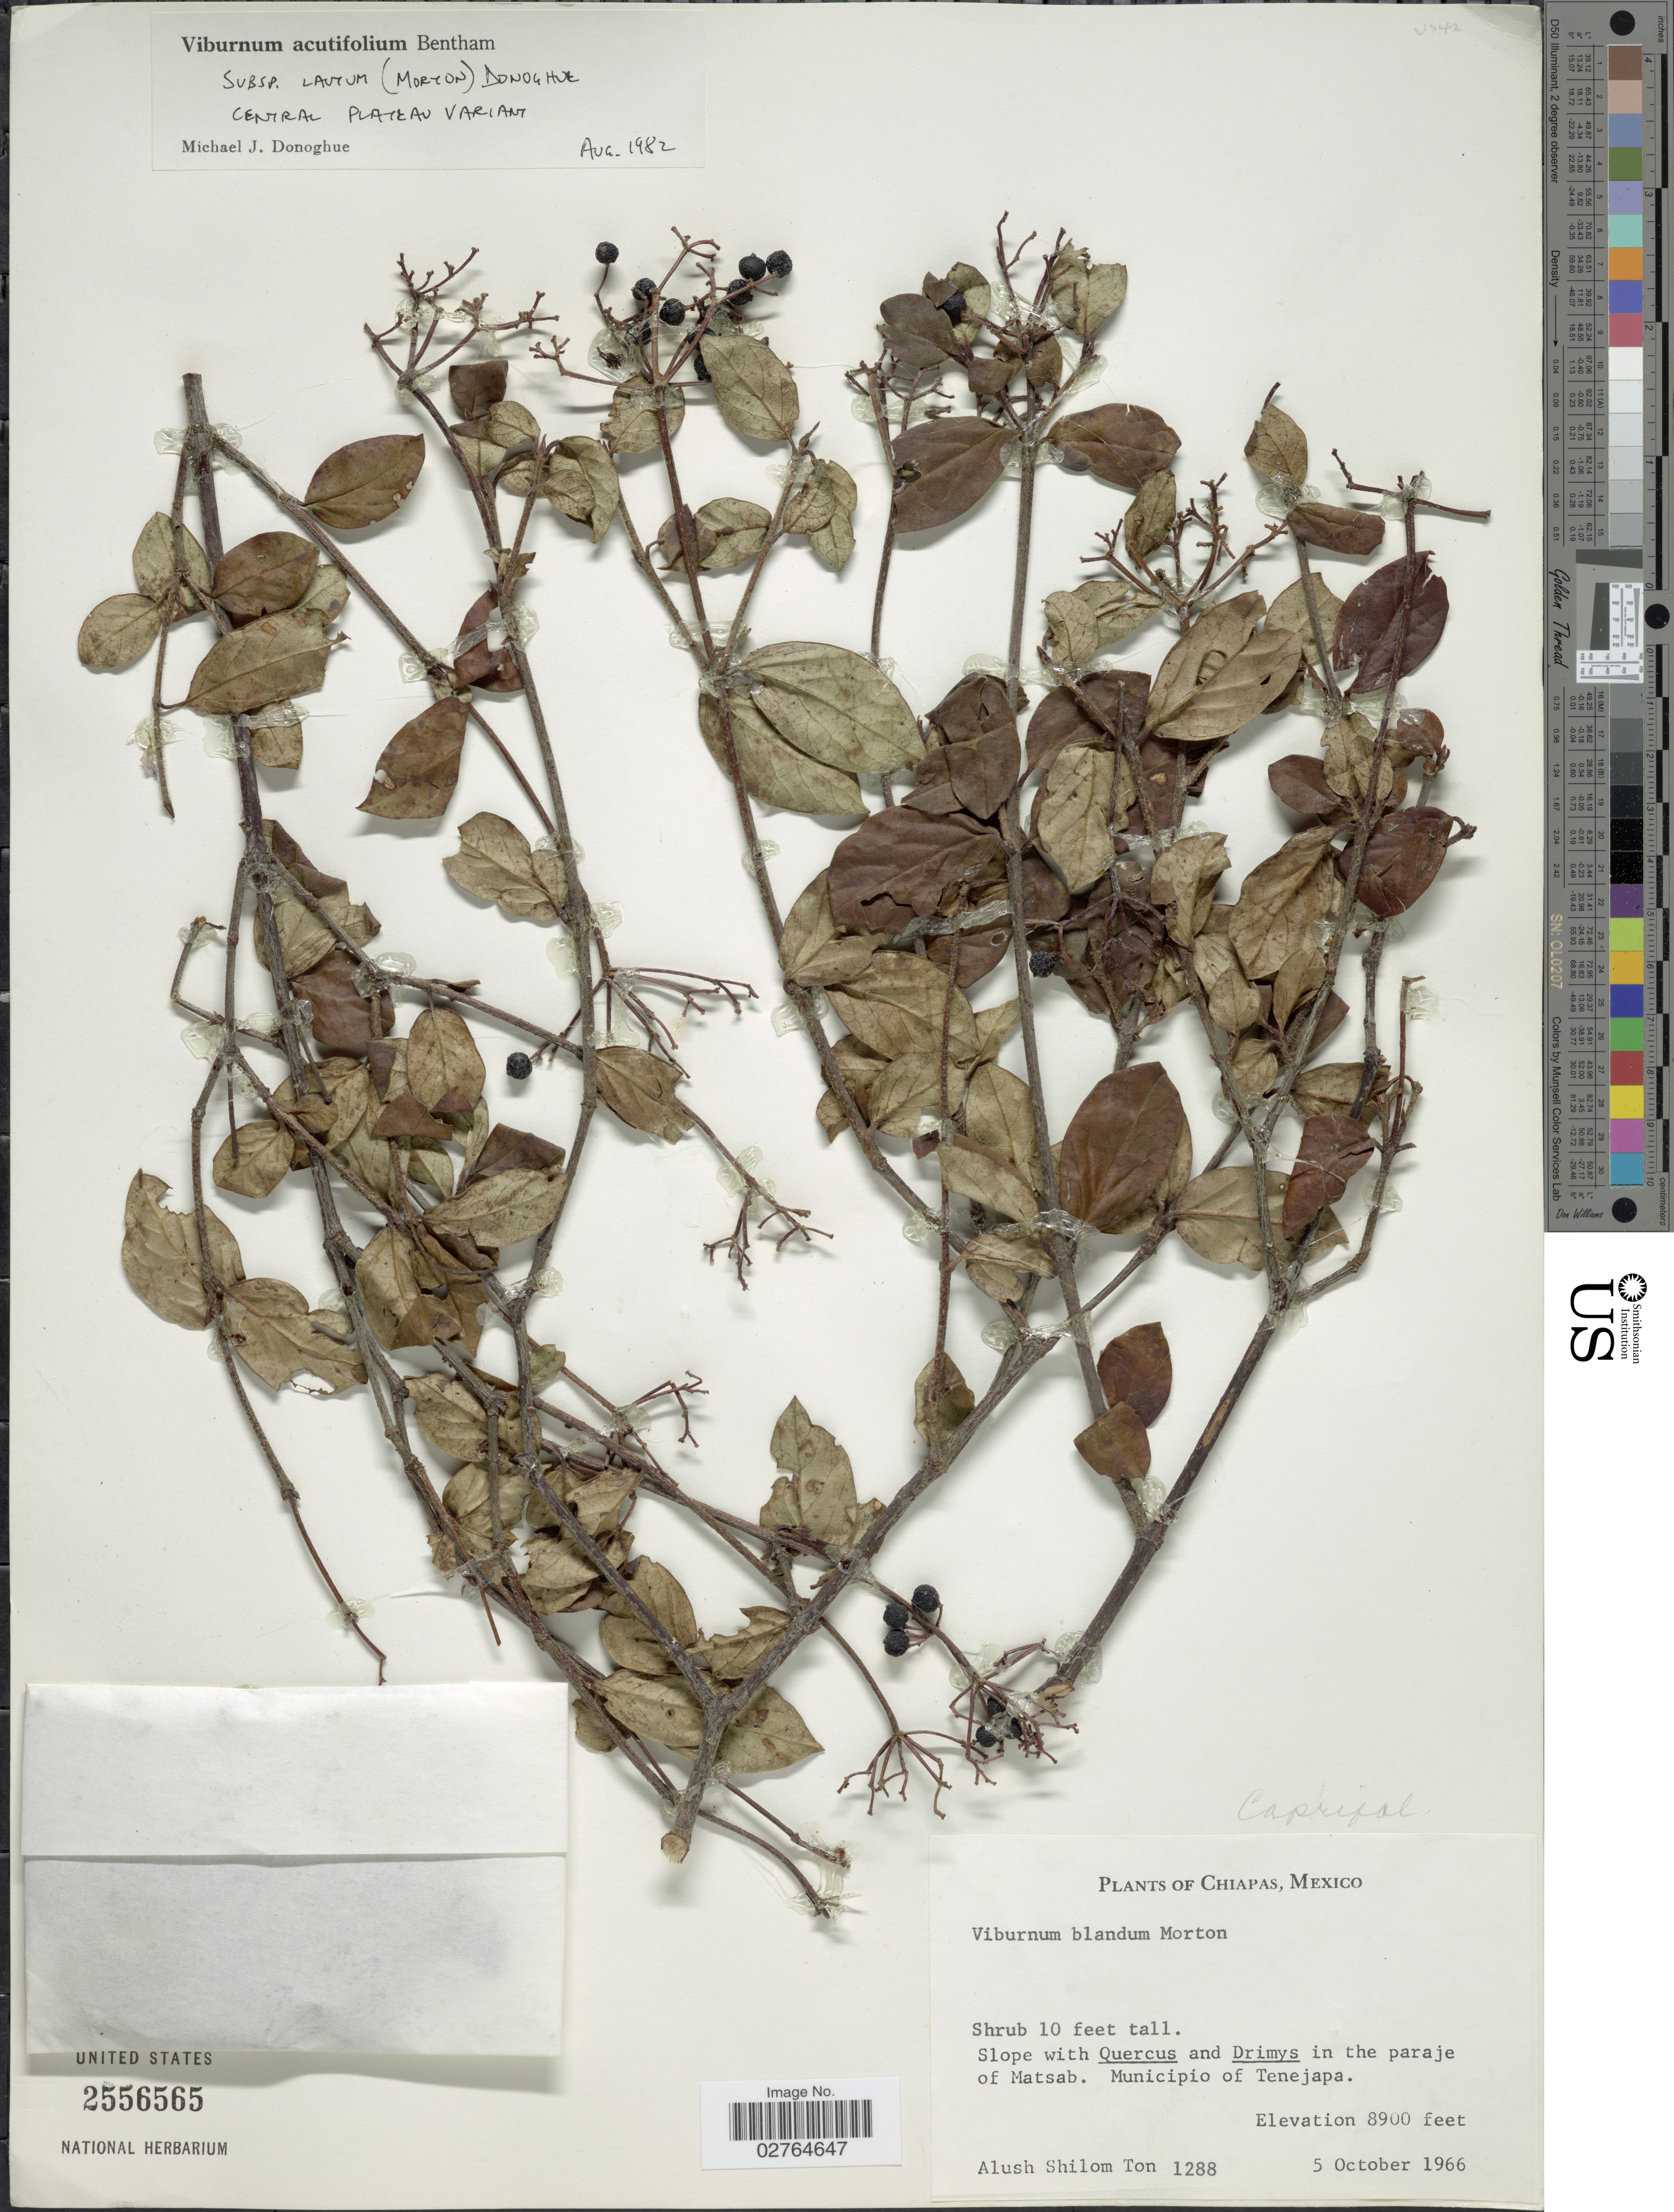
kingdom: Plantae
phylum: Tracheophyta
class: Magnoliopsida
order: Dipsacales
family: Viburnaceae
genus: Viburnum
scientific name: Viburnum acutifolium subsp. lautum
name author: (C.V. Morton) Villarreal & A.E. Estrada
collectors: A. S. Ton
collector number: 1288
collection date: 1966-10-05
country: Mexico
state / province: Chiapas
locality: Slope with Quercus and Drimys in the paraje of Matsab. Municipio of Tenejapa.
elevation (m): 2713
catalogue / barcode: US 2556565